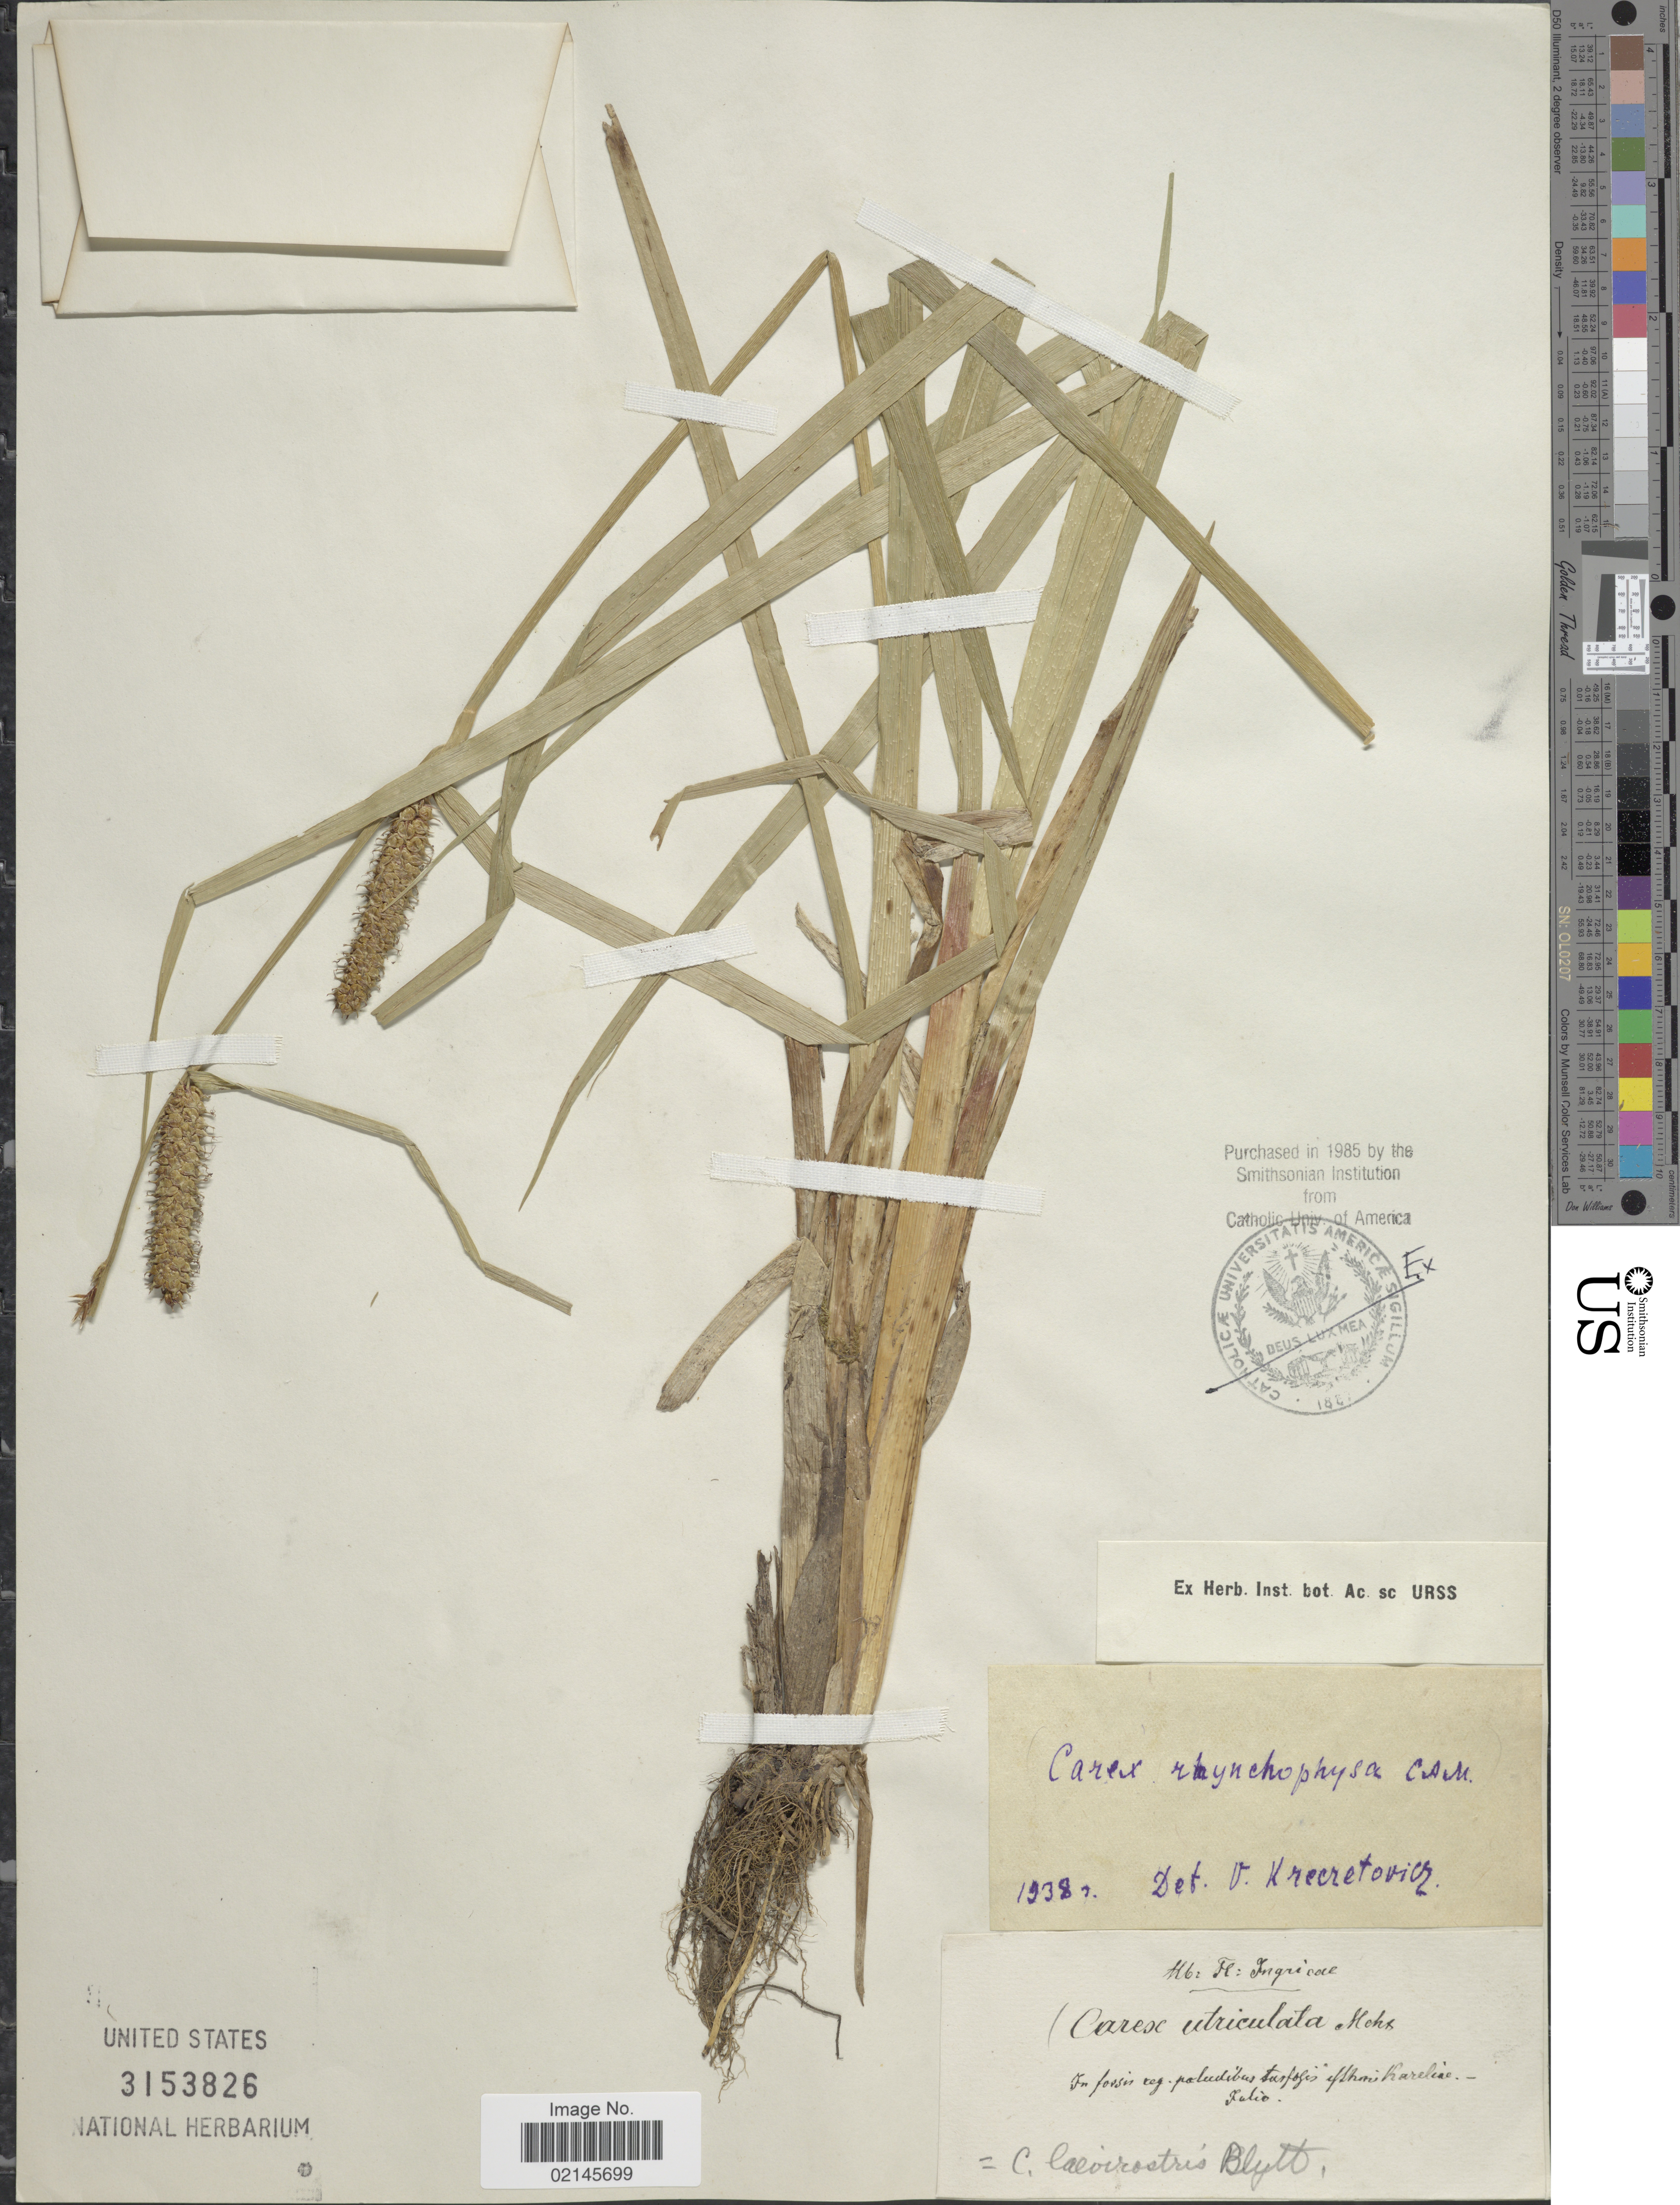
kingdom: Plantae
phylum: Tracheophyta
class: Liliopsida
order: Poales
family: Cyperaceae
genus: Carex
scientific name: Carex utriculata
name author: Boott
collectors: Herbarium Florae Ingricae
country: Russian Federation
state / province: Karelia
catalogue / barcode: US 3153826